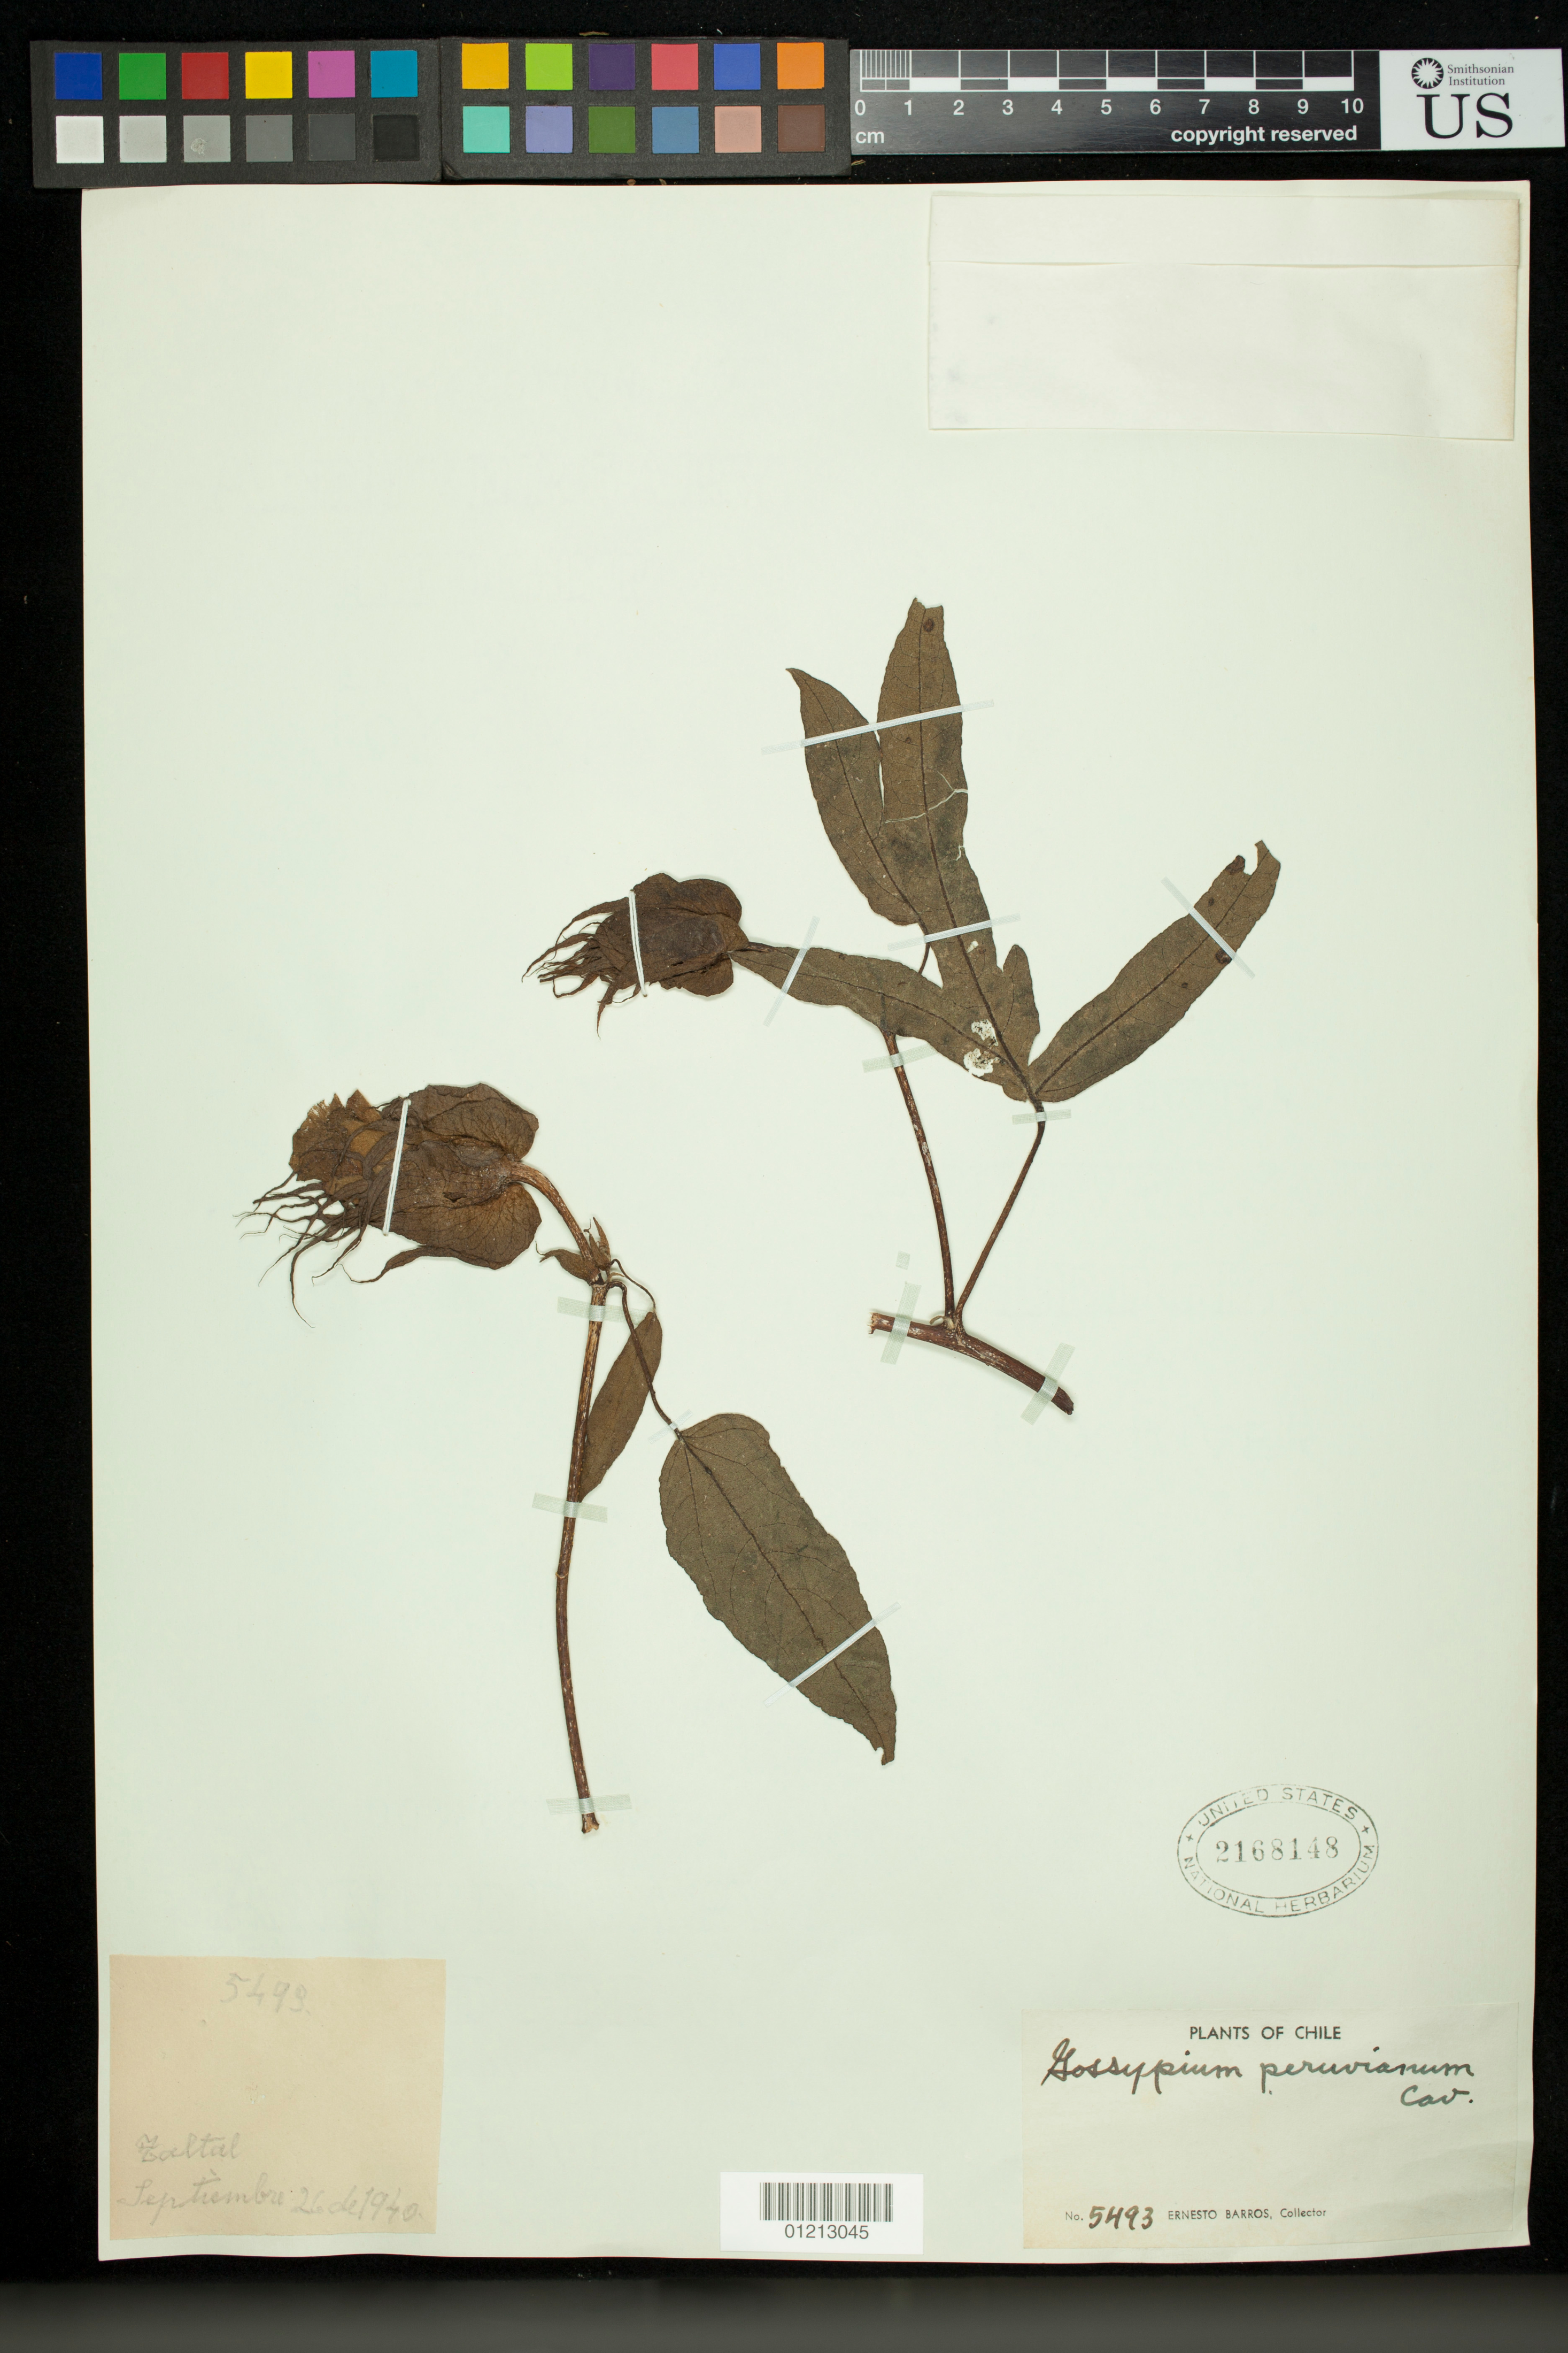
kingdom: Plantae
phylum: Tracheophyta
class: Magnoliopsida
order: Malvales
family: Malvaceae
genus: Gossypium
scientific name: Gossypium peruvianum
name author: Cav.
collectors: E. Barros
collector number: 5493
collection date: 1940-09-26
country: Chile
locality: Faltal [[?]]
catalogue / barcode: US 2168148